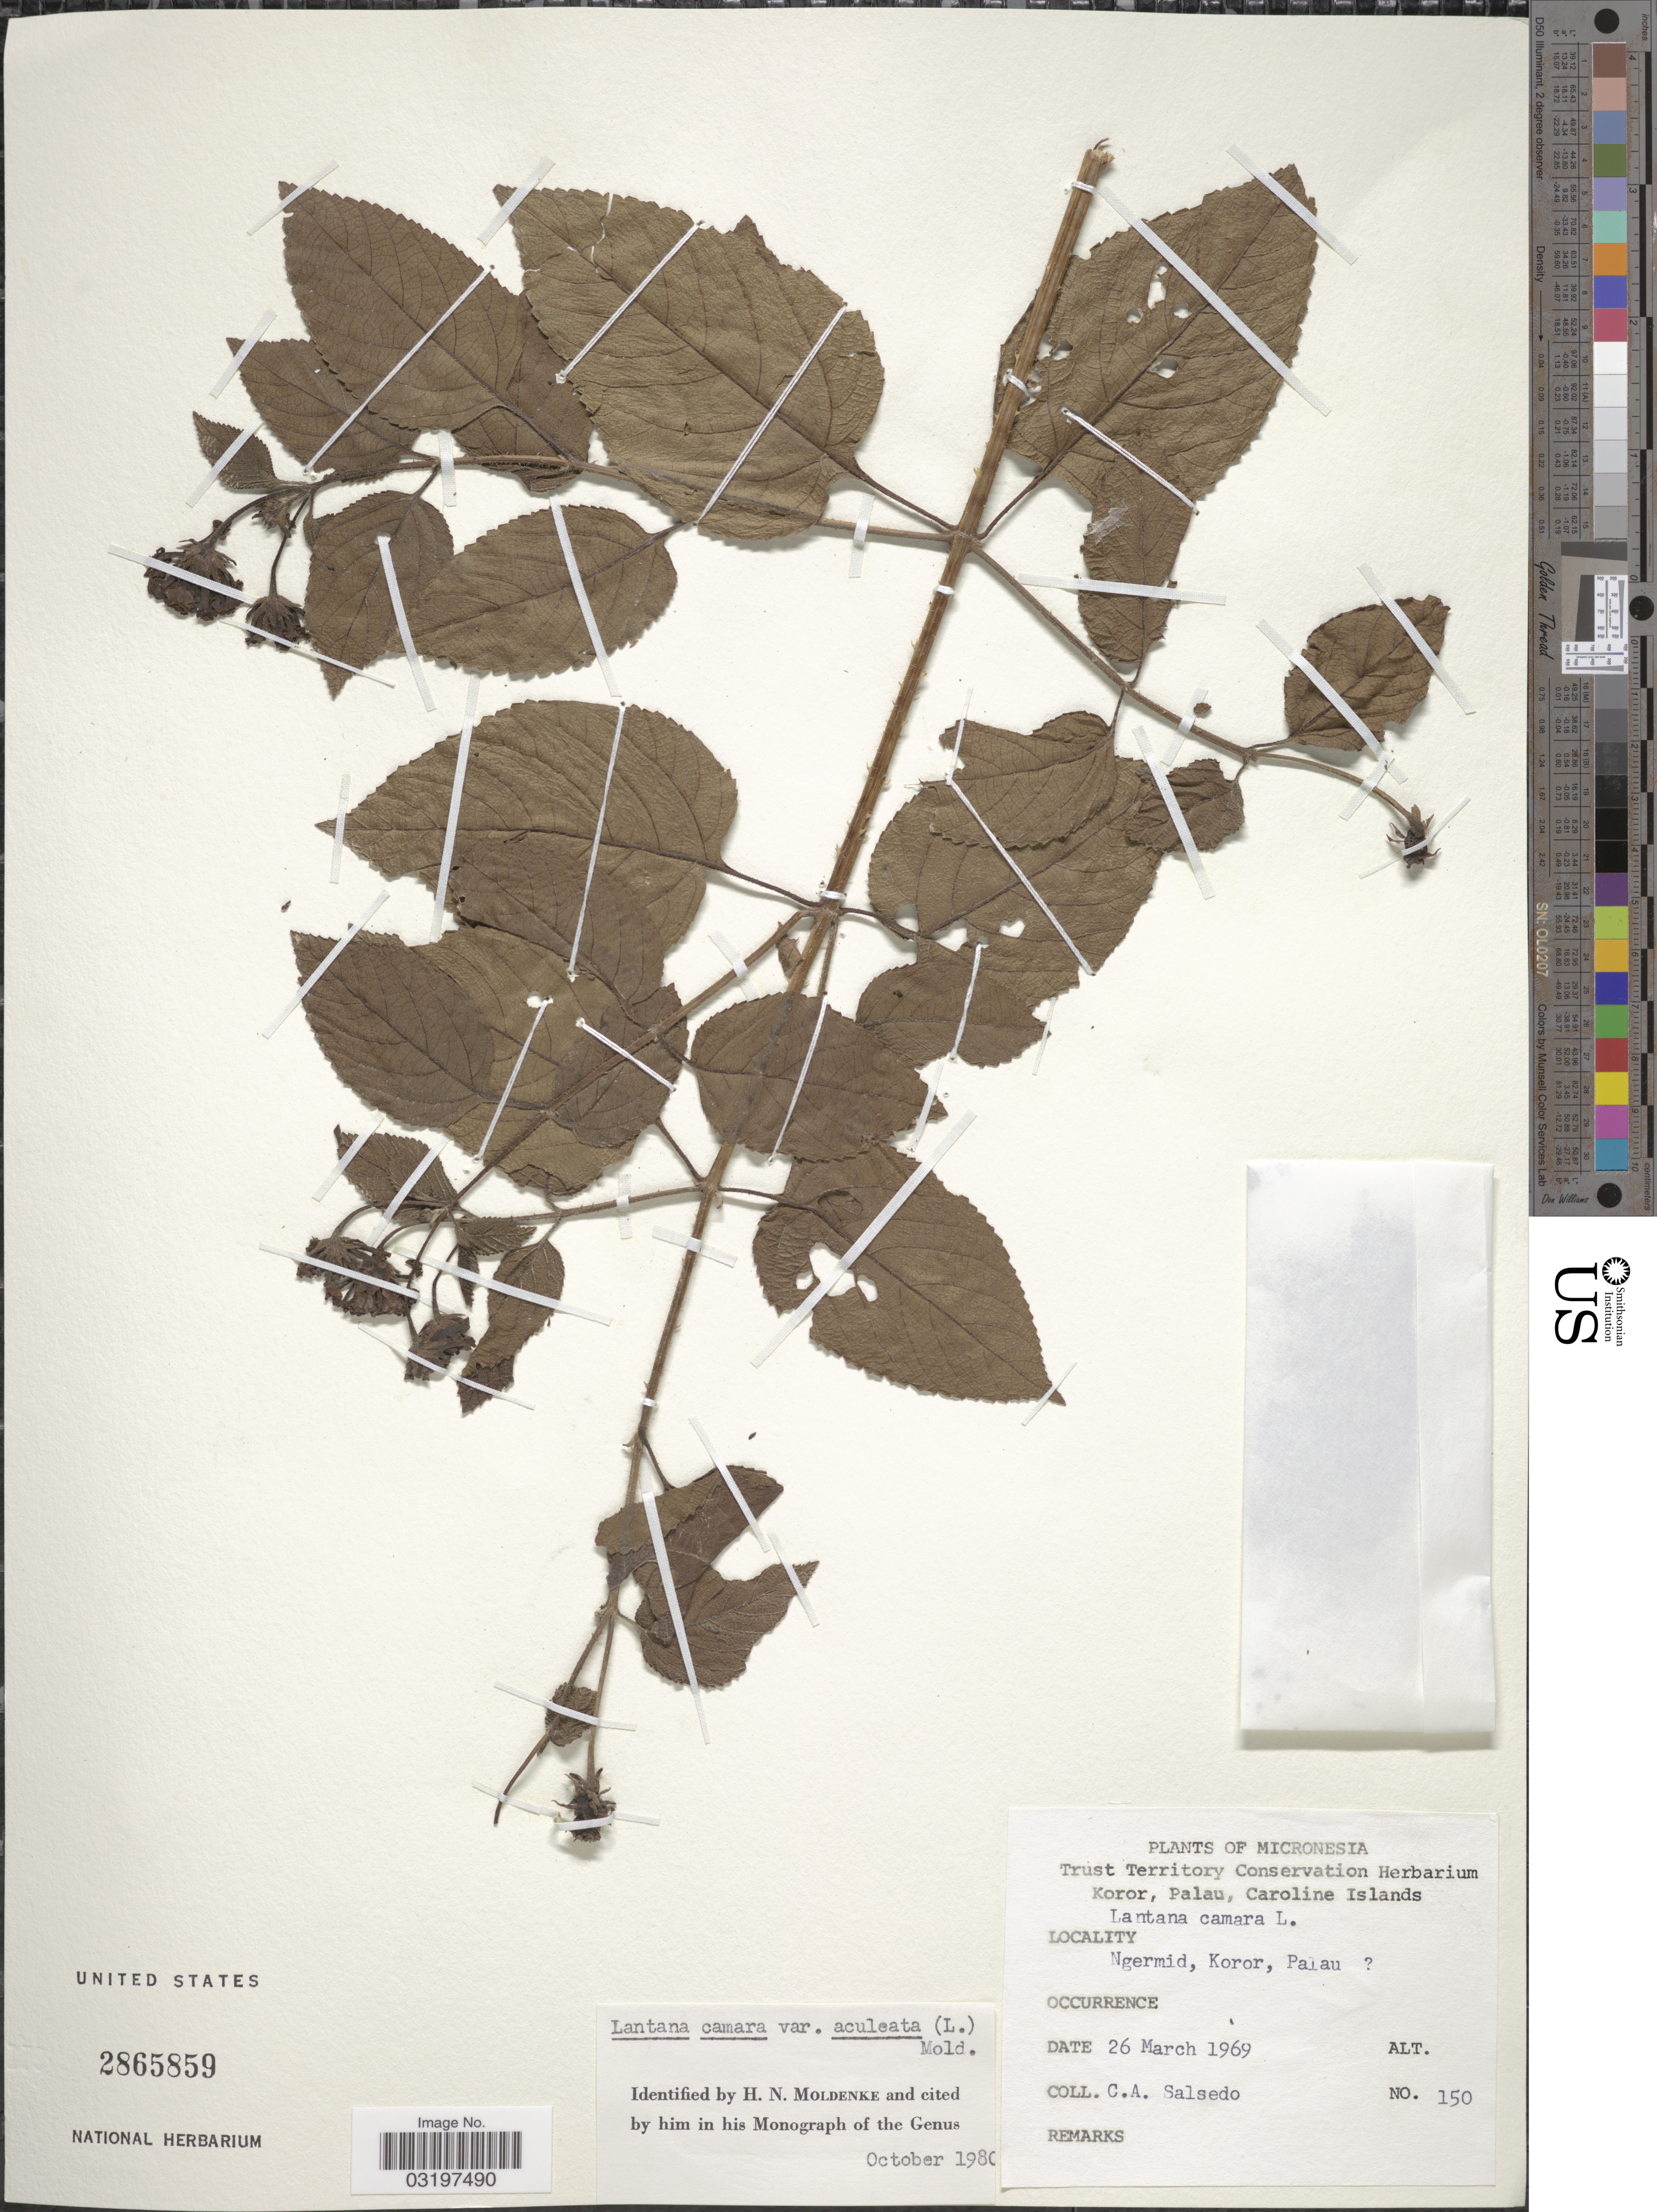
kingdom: Plantae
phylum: Tracheophyta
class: Magnoliopsida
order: Lamiales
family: Verbenaceae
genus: Lantana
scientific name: Lantana camara var. aculeata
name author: (L.) Moldenke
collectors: C.A. Salsedo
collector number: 150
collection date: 1969-03-26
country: Palau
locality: Micronesia. Ngermid, Koror, Palau.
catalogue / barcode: US 2865859